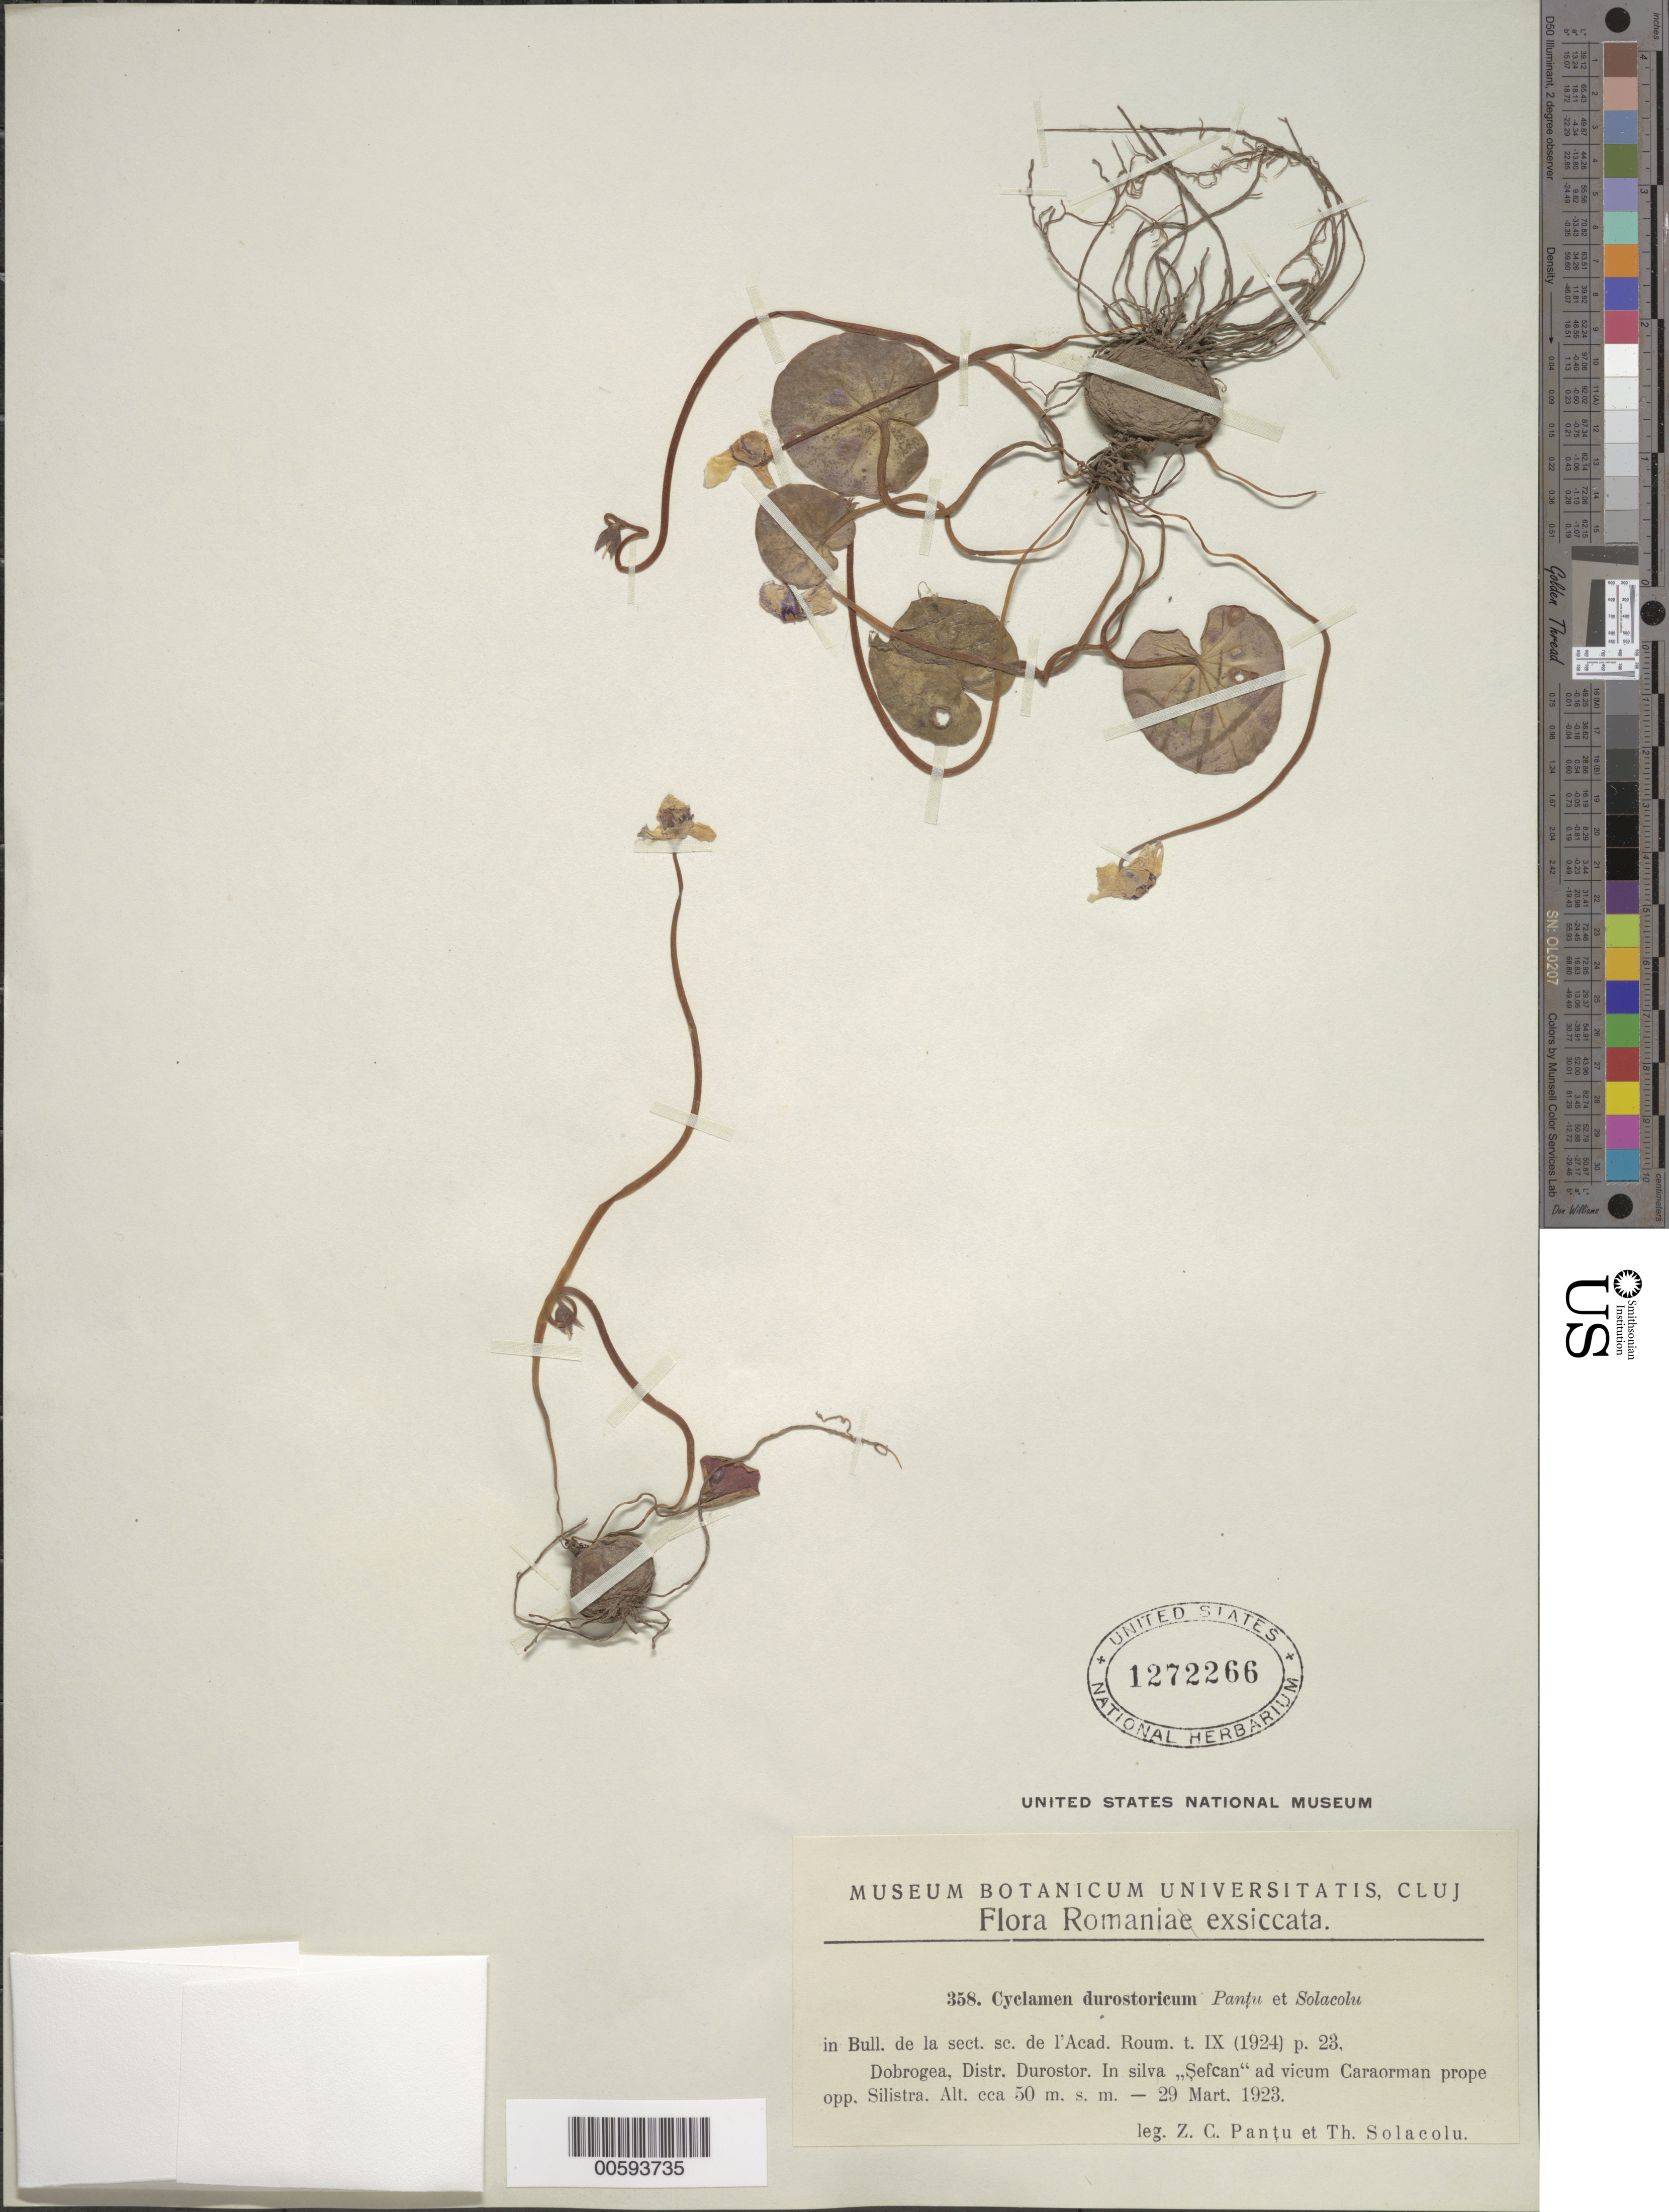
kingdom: Plantae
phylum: Tracheophyta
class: Magnoliopsida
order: Ericales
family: Primulaceae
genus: Cyclamen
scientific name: Cyclamen durostoricum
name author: Pantu & Solacolu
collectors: Z. C. Pantu & T. Solacolu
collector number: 358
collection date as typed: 29 Mar 1923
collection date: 1923-03-29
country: Romania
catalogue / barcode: US 1272266